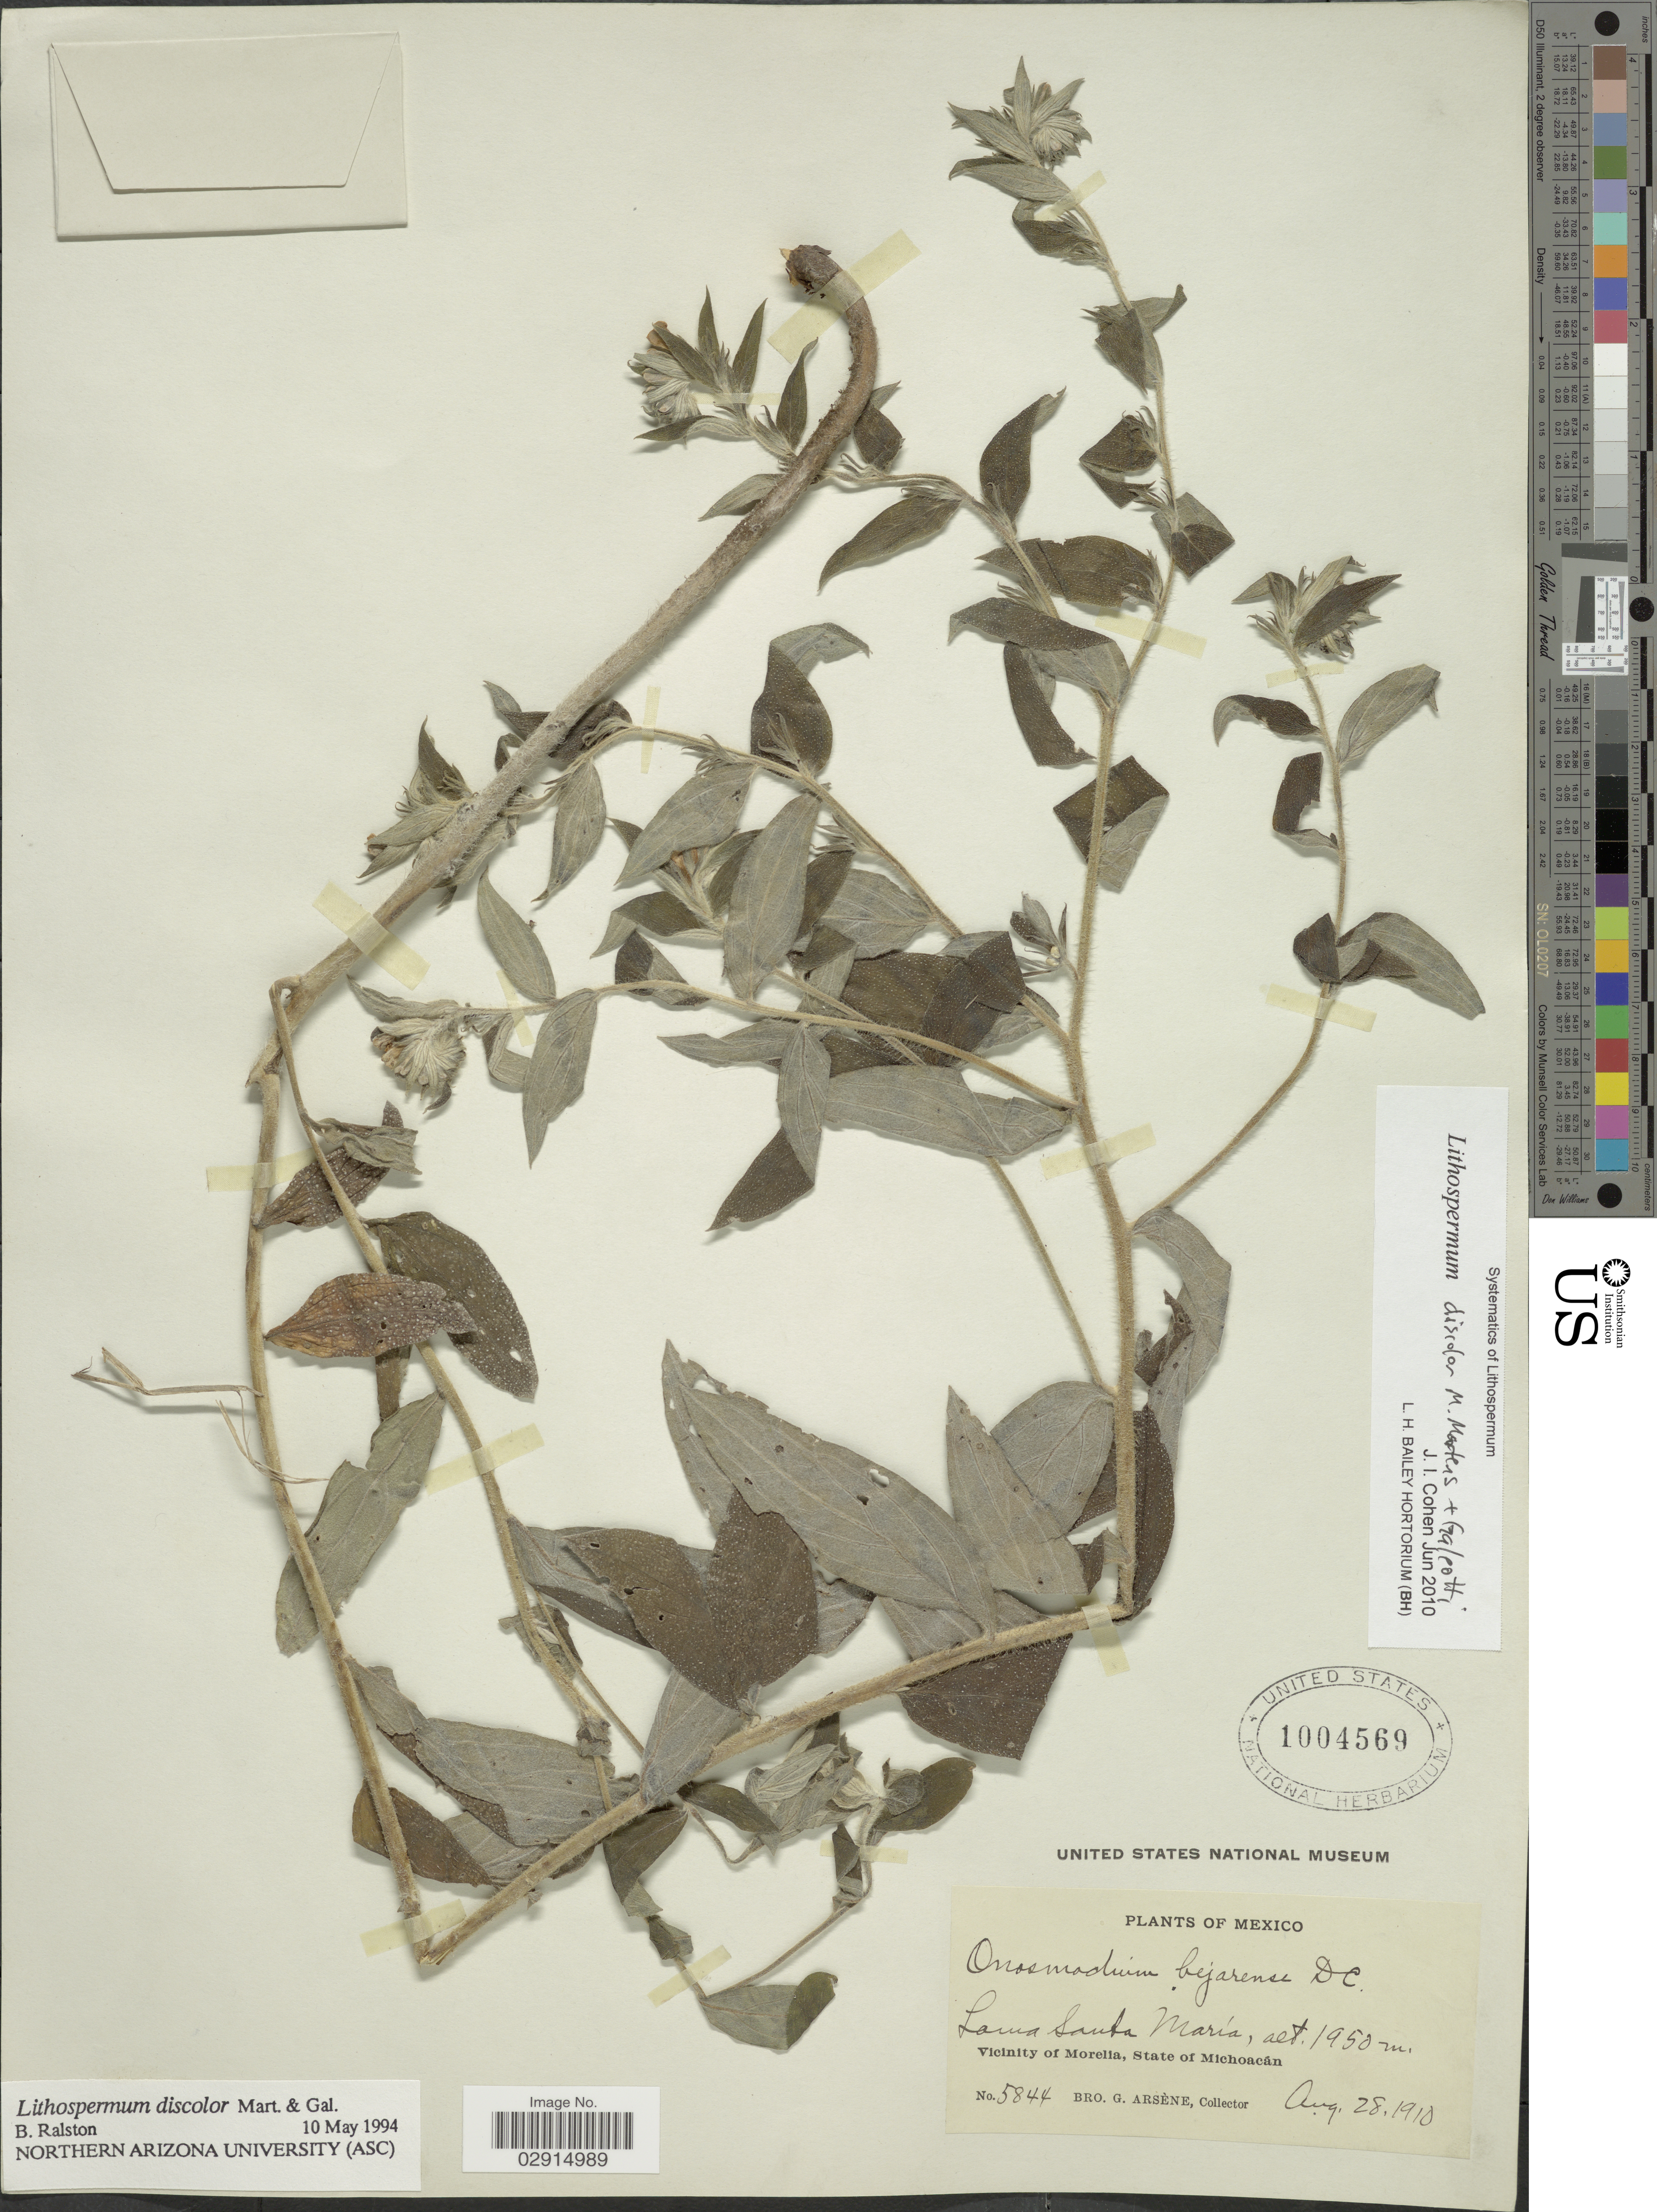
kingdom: Plantae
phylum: Tracheophyta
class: Magnoliopsida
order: Boraginales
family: Boraginaceae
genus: Lithospermum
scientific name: Lithospermum discolor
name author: M. Martens & Galeotti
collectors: Bro. G. Arsène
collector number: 5844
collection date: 1910-08-28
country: Mexico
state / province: Michoacán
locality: Loma Santa María. Vicinity of Morelia, State of Michoacán. Mexico.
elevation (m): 1950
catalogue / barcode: US 1004569